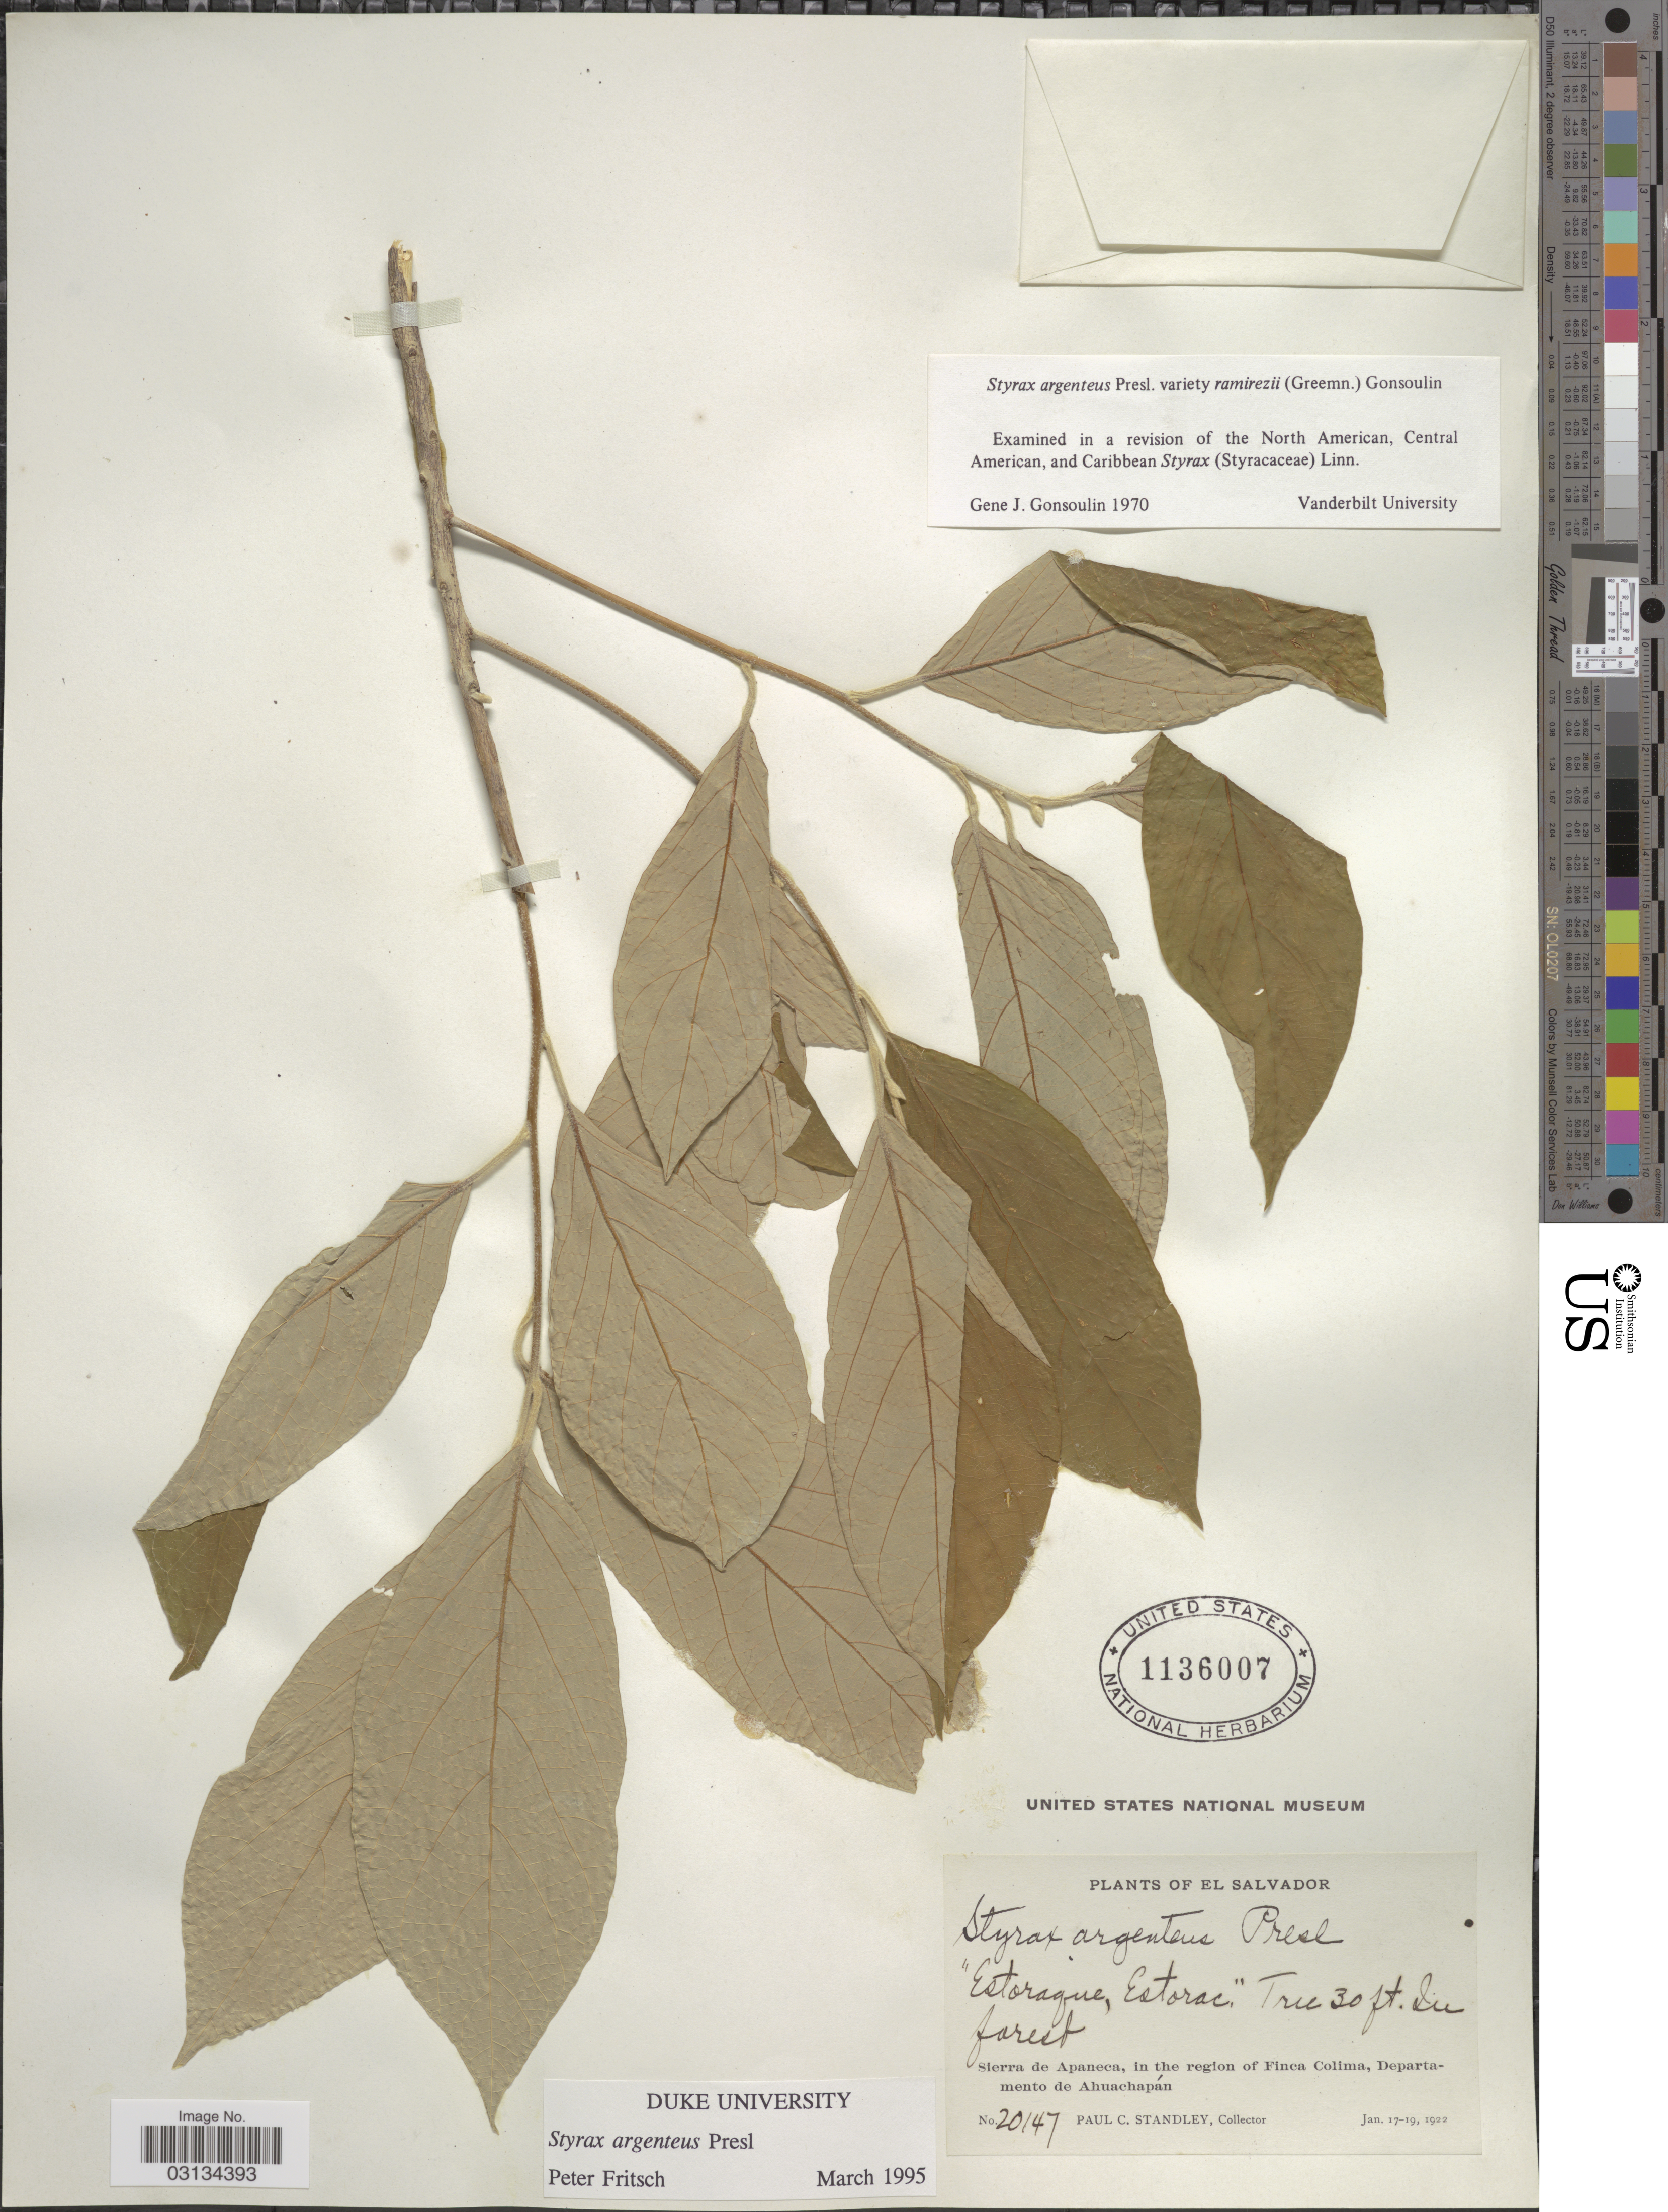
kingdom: Plantae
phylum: Tracheophyta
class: Magnoliopsida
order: Ericales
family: Styracaceae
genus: Styrax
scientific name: Styrax argenteus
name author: C. Presl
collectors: P. C. Standley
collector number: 20147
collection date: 1922-01-17/1922-01-19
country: El Salvador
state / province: Ahuachapan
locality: Sierra de Apaneca, in the region of Finca Colima, Departamento de Ahuachapán.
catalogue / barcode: US 1136007